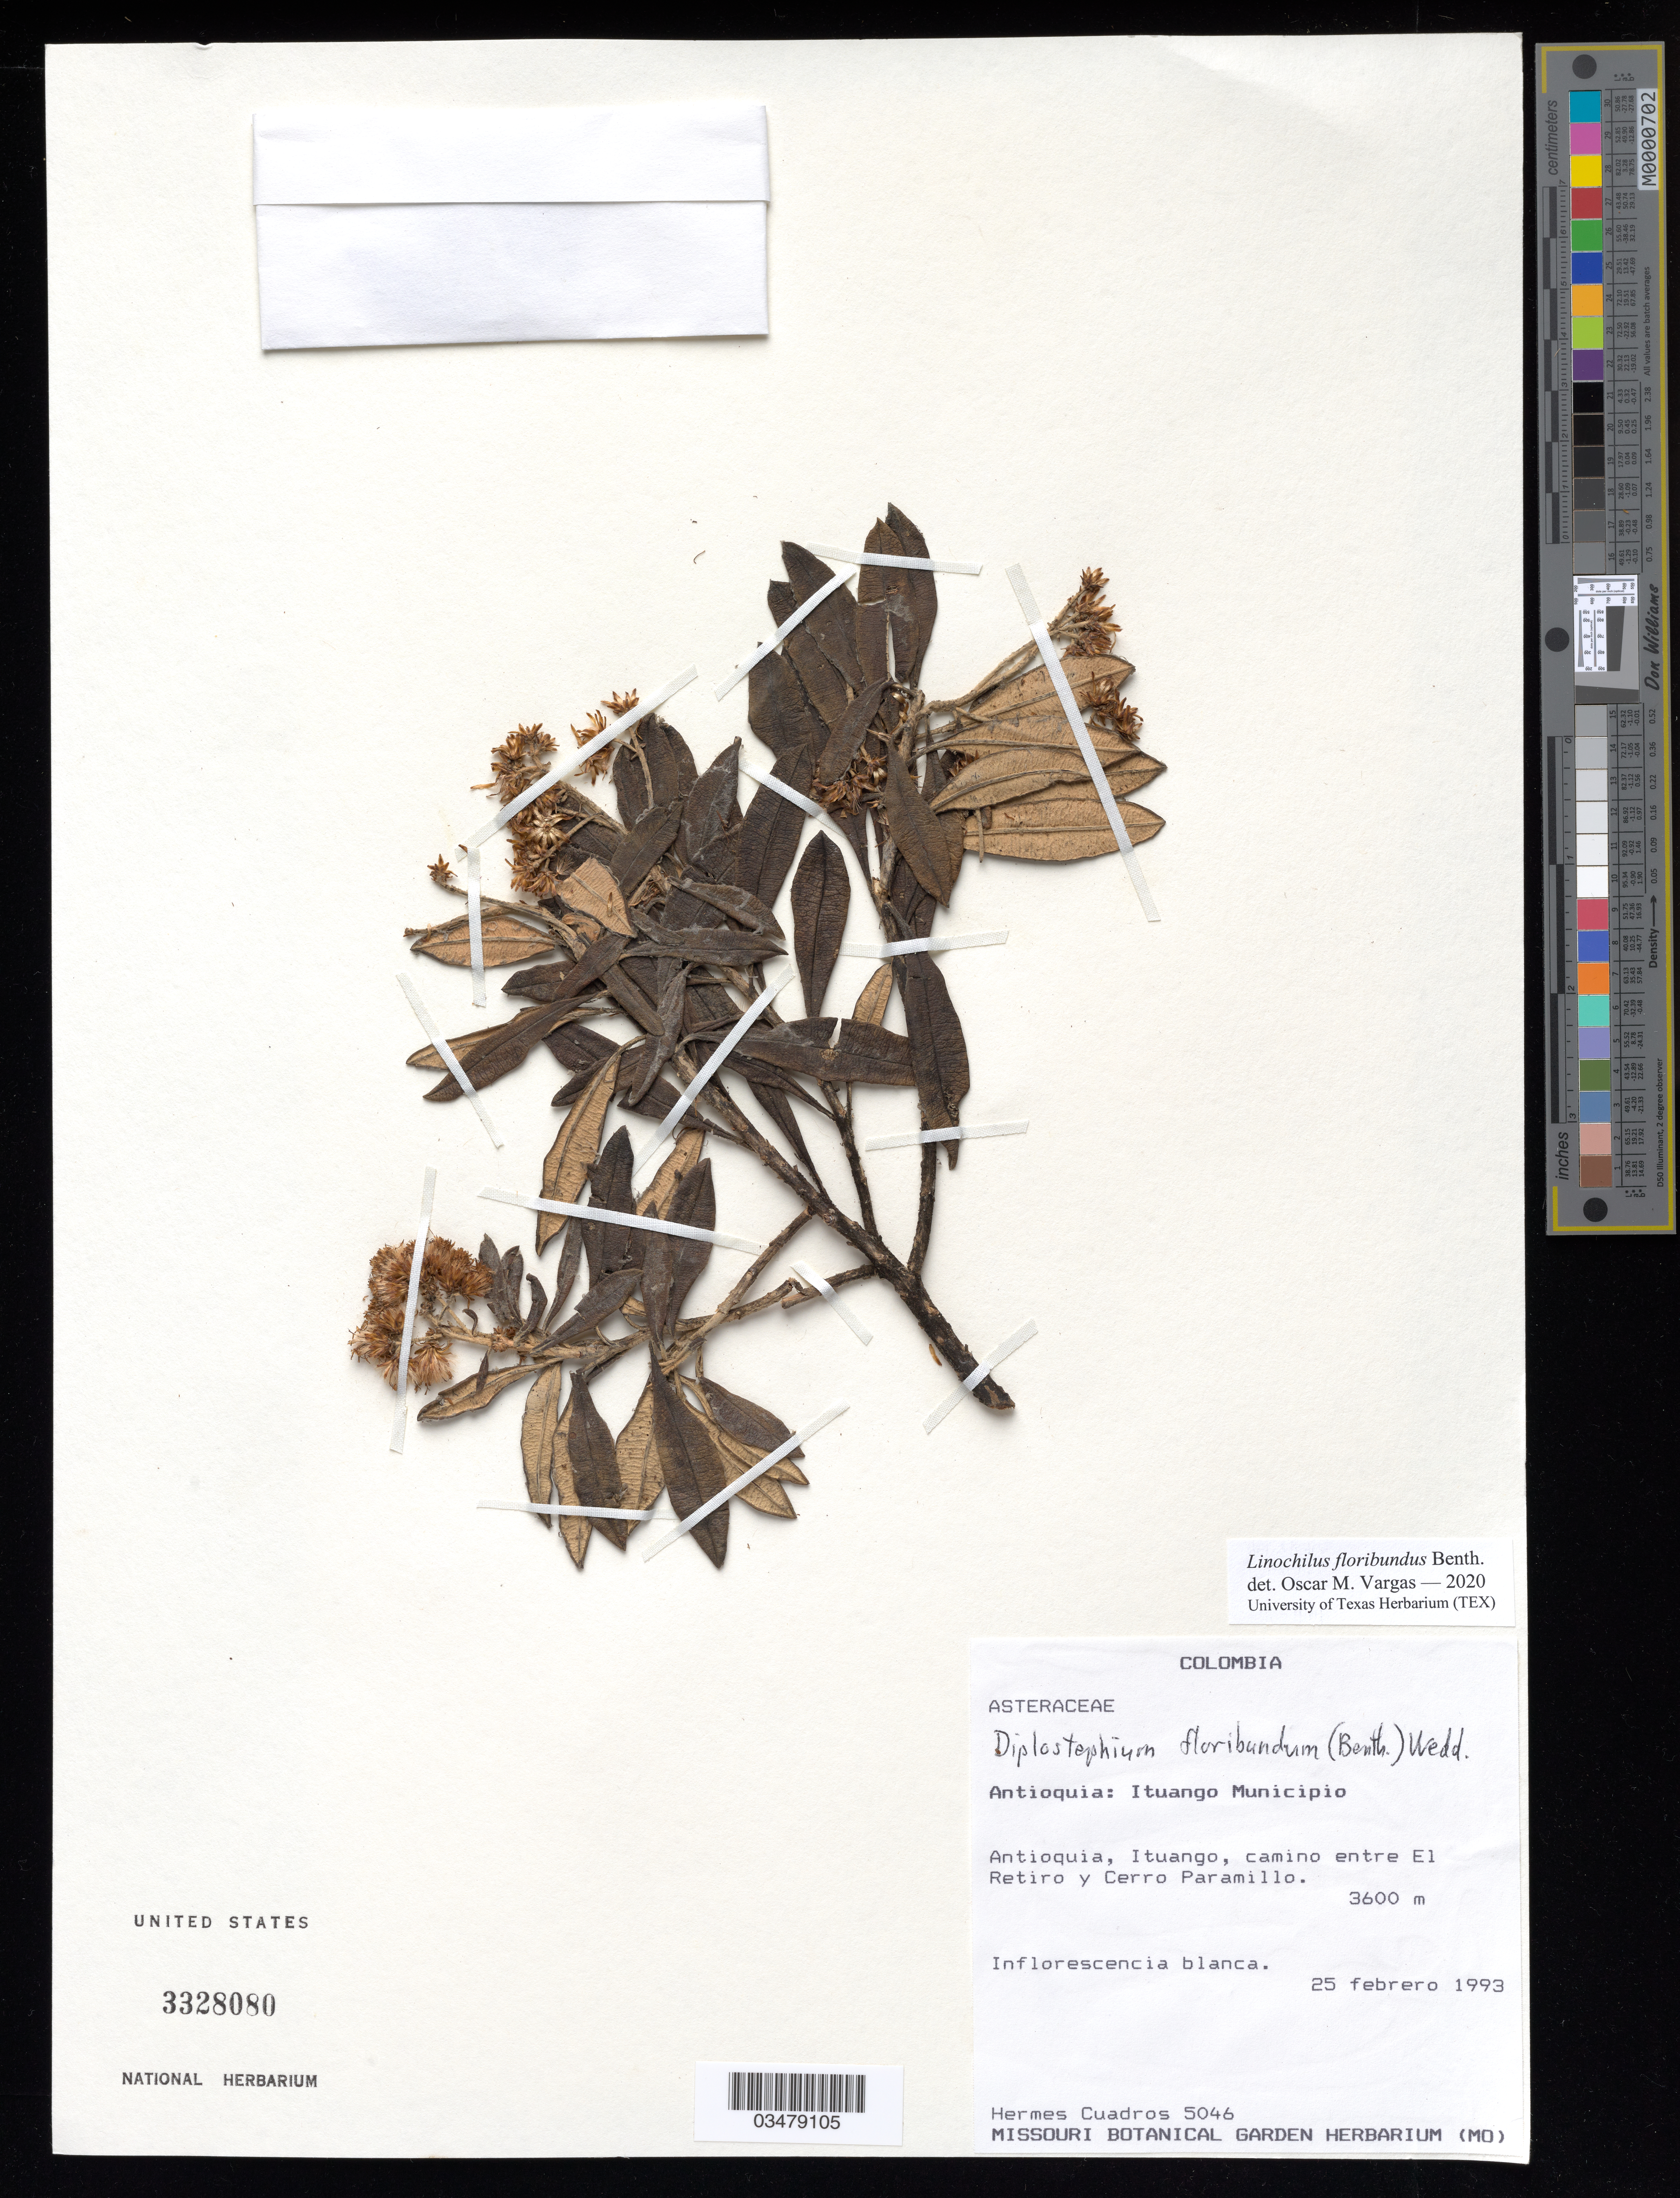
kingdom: Plantae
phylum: Tracheophyta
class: Magnoliopsida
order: Asterales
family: Asteraceae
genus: Linochilus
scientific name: Linochilus floribundus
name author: Benth.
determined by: Vargas, Oscar M.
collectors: H. Cuadros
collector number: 5046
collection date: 1993-02-25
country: Colombia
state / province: Antioquia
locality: Ituango Municipio, Antioquia, Ituango, camino entre El Retiro y Cerro Paramillo.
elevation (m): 3600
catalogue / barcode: US 3328080